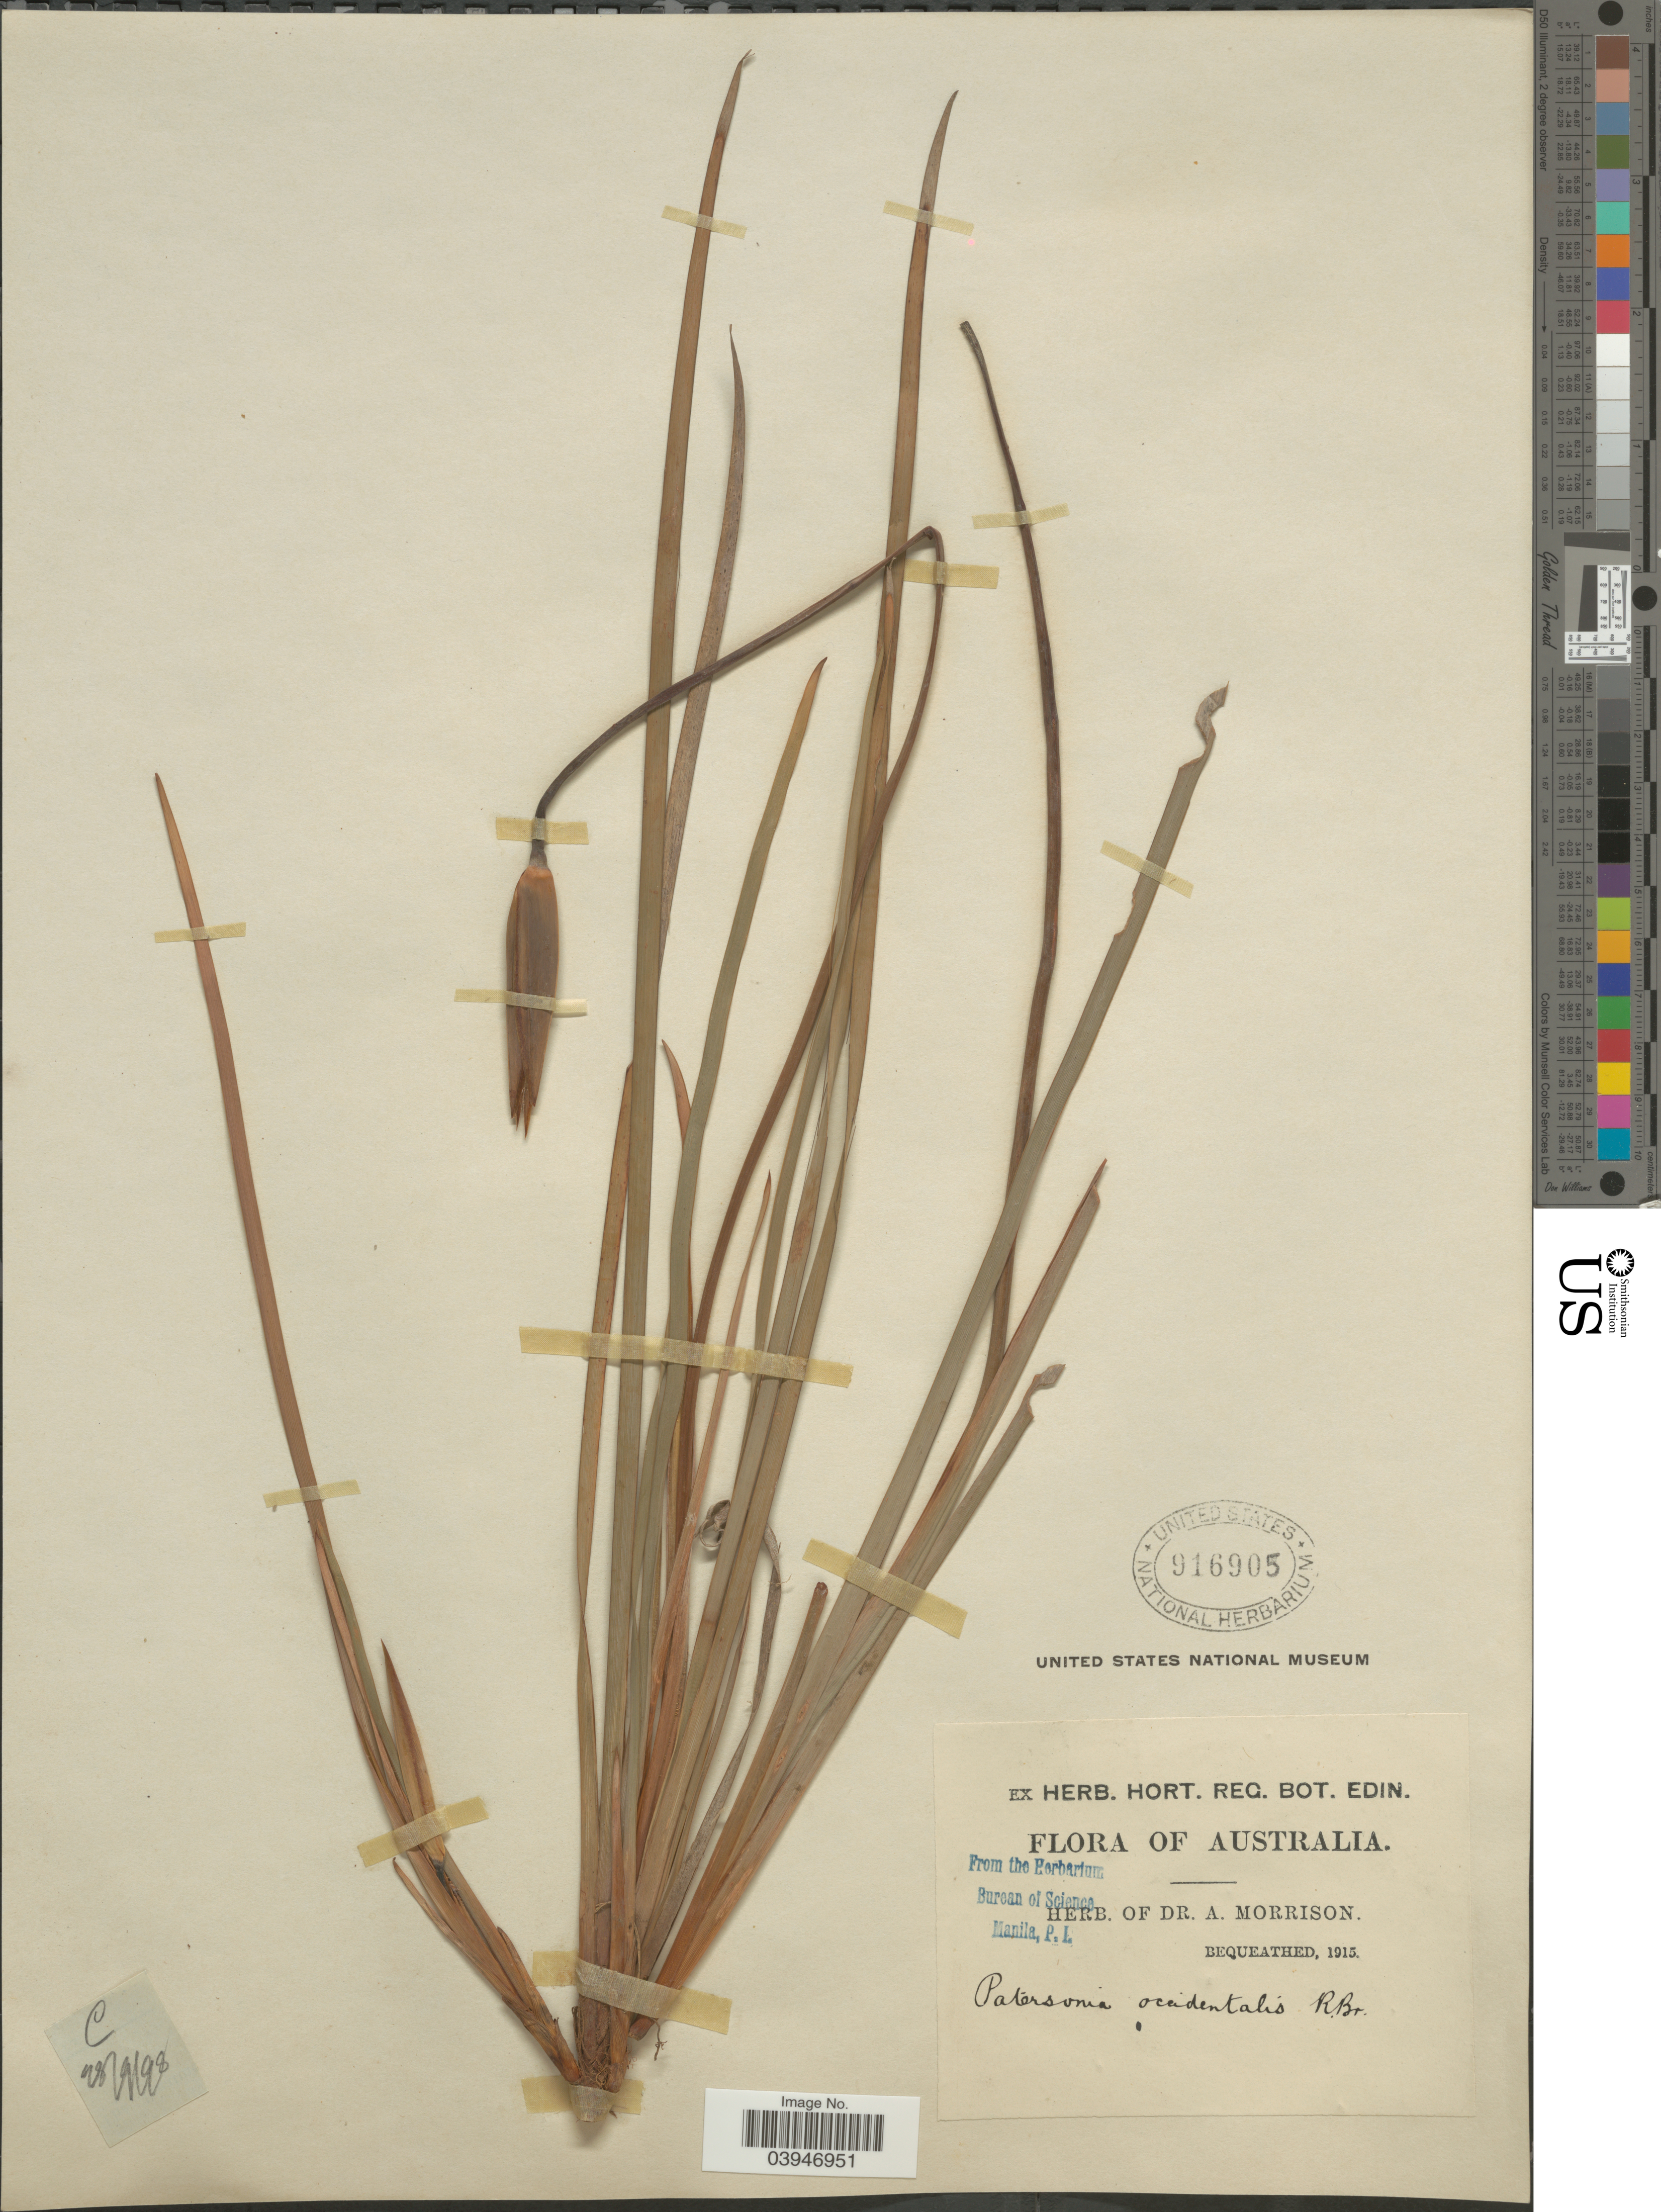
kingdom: Plantae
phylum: Tracheophyta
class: Liliopsida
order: Asparagales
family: Iridaceae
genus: Patersonia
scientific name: Patersonia occidentalis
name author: R. Br.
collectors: ex herb. Dr. A. Morrison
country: Australia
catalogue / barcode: US 916905